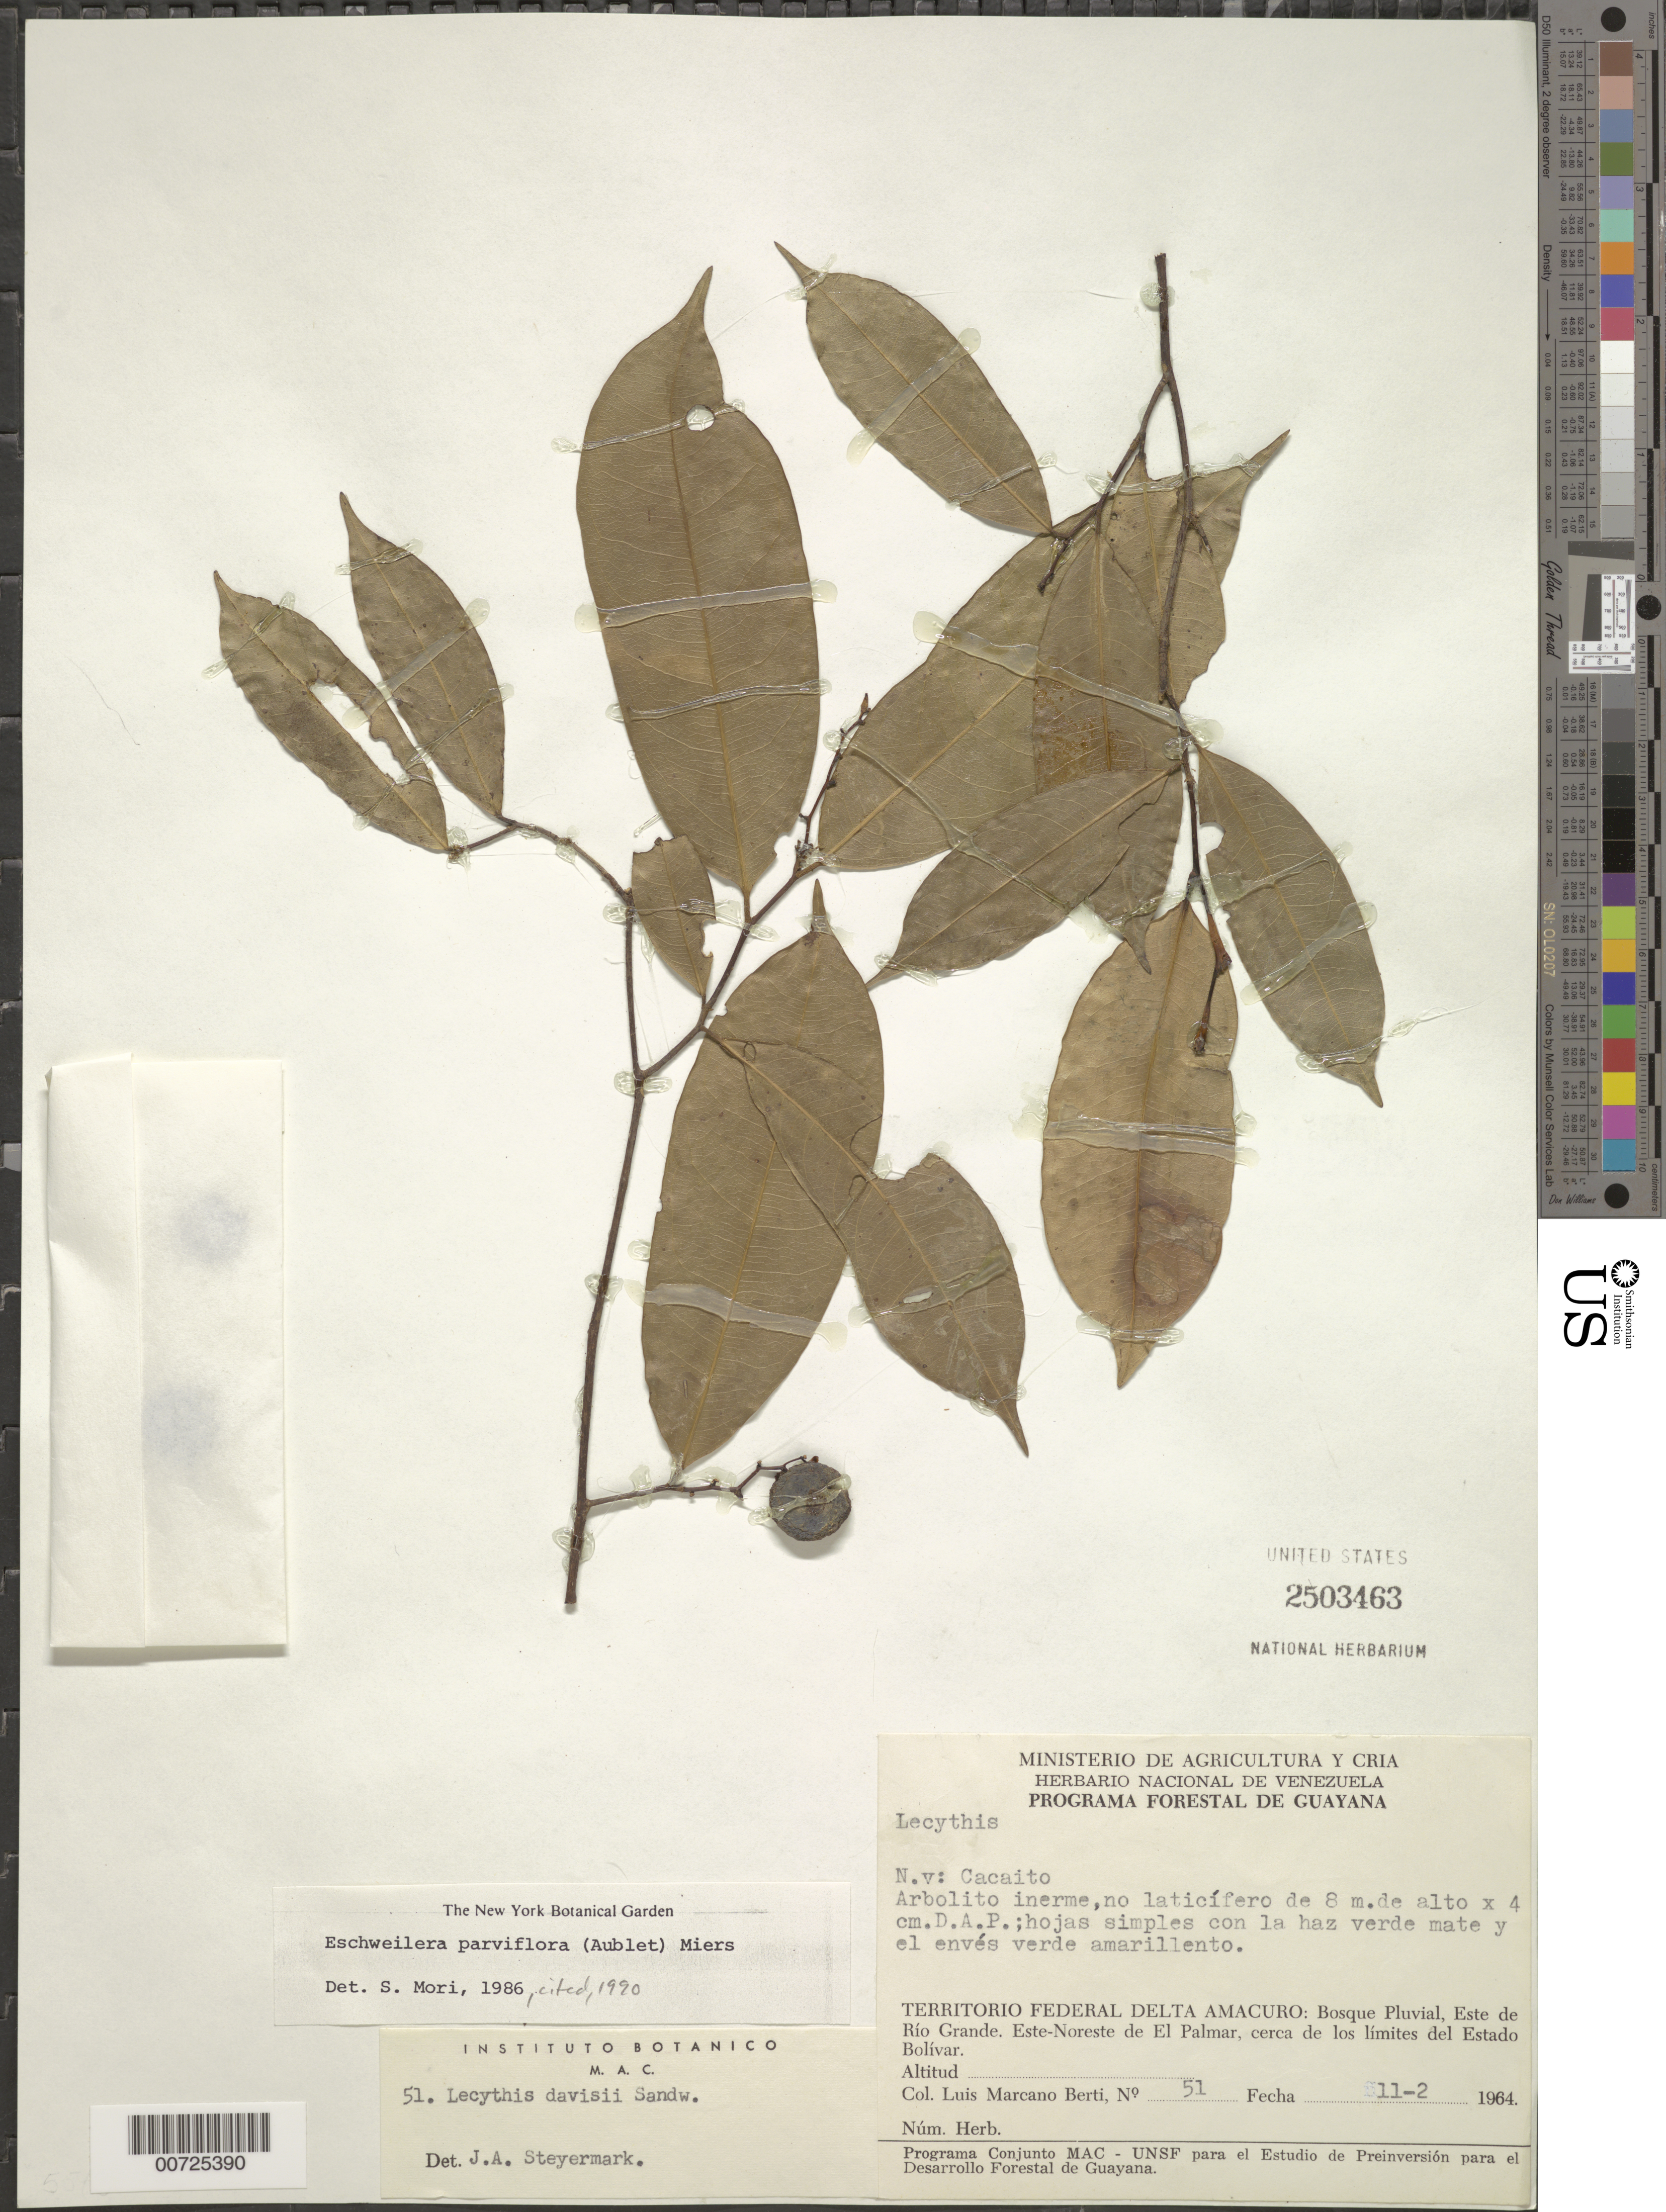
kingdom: Plantae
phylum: Tracheophyta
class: Magnoliopsida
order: Ericales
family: Lecythidaceae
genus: Eschweilera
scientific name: Eschweilera parviflora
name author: (Aubl.) Miers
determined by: Mori, Scott A.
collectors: L. Marcano-Berti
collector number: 51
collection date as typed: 11-Feb-64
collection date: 1964-02-11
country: Venezuela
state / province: Delta Amacuro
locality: Este de Río Grande, ENE de El Palmar, cerca de los limites del Estado Bolívar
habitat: Bosque pluvial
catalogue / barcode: US 2503463